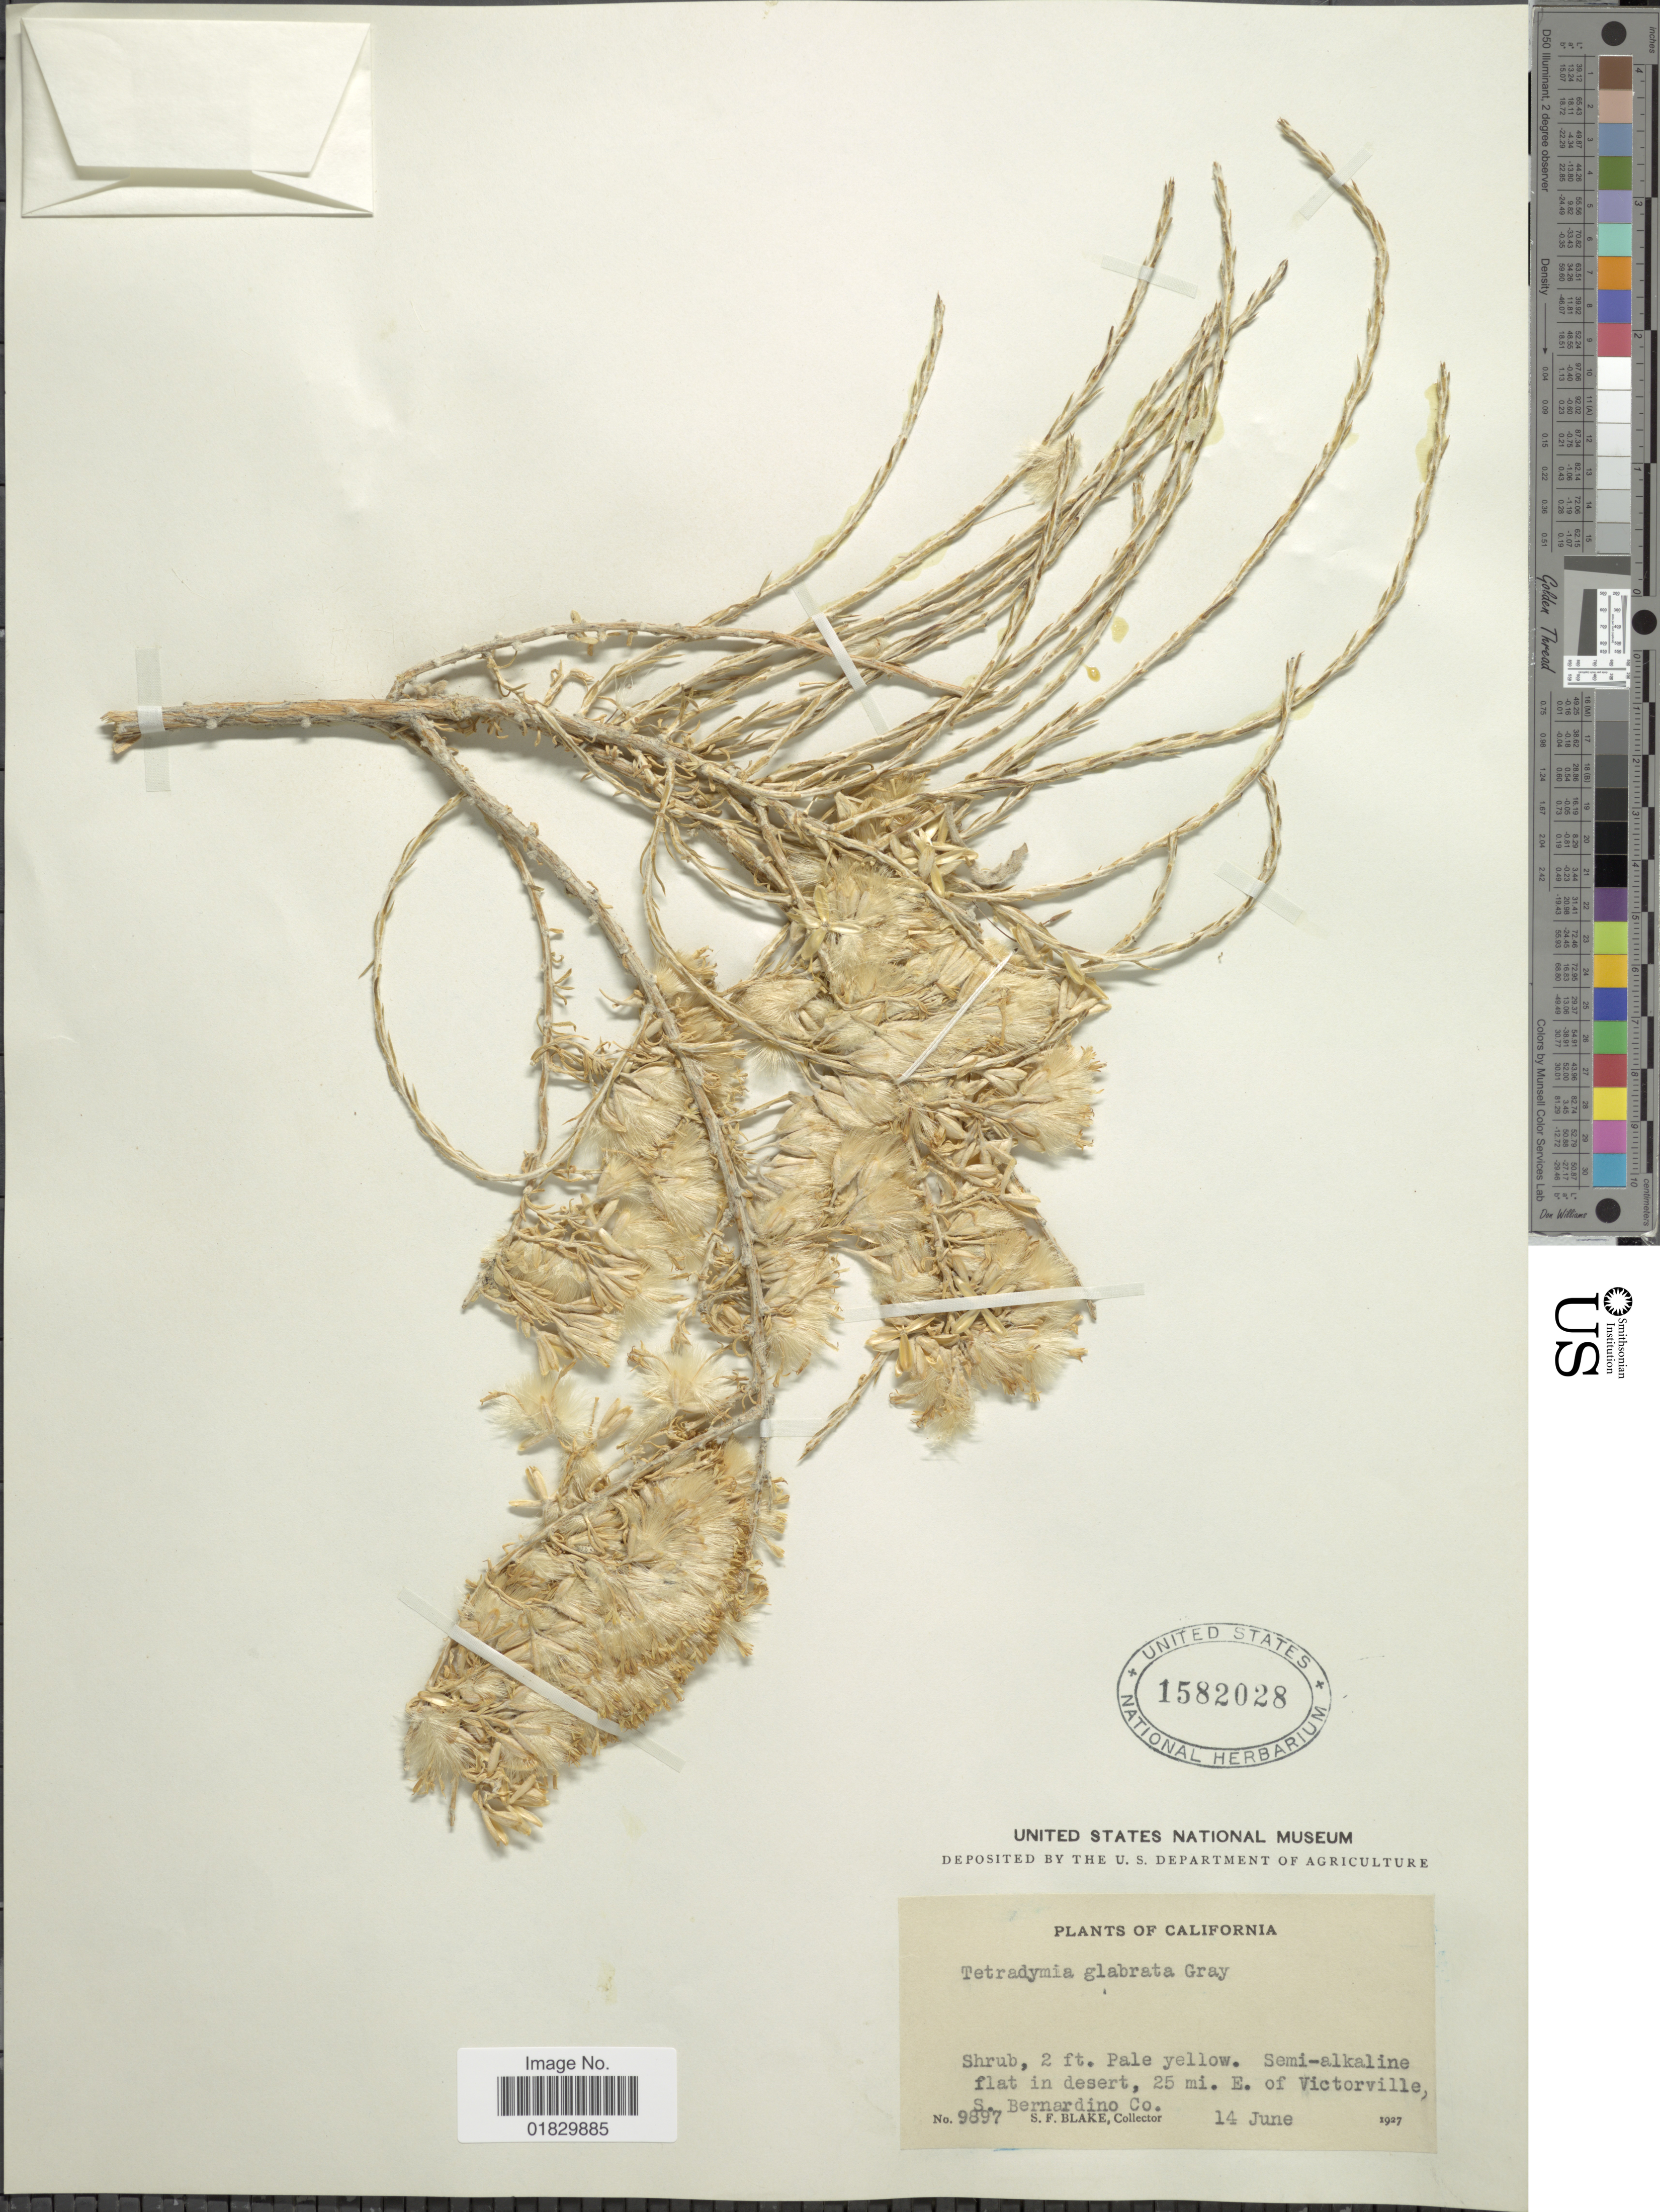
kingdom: Plantae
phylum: Tracheophyta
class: Magnoliopsida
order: Asterales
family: Asteraceae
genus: Tetradymia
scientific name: Tetradymia glabrata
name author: Torr. & A. Gray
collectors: S. Blake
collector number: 9897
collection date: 1927-06-14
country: United States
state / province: California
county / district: San Barnadino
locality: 25 mi. E. of Victorville, S. Bernardino Co.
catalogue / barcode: US 1582028